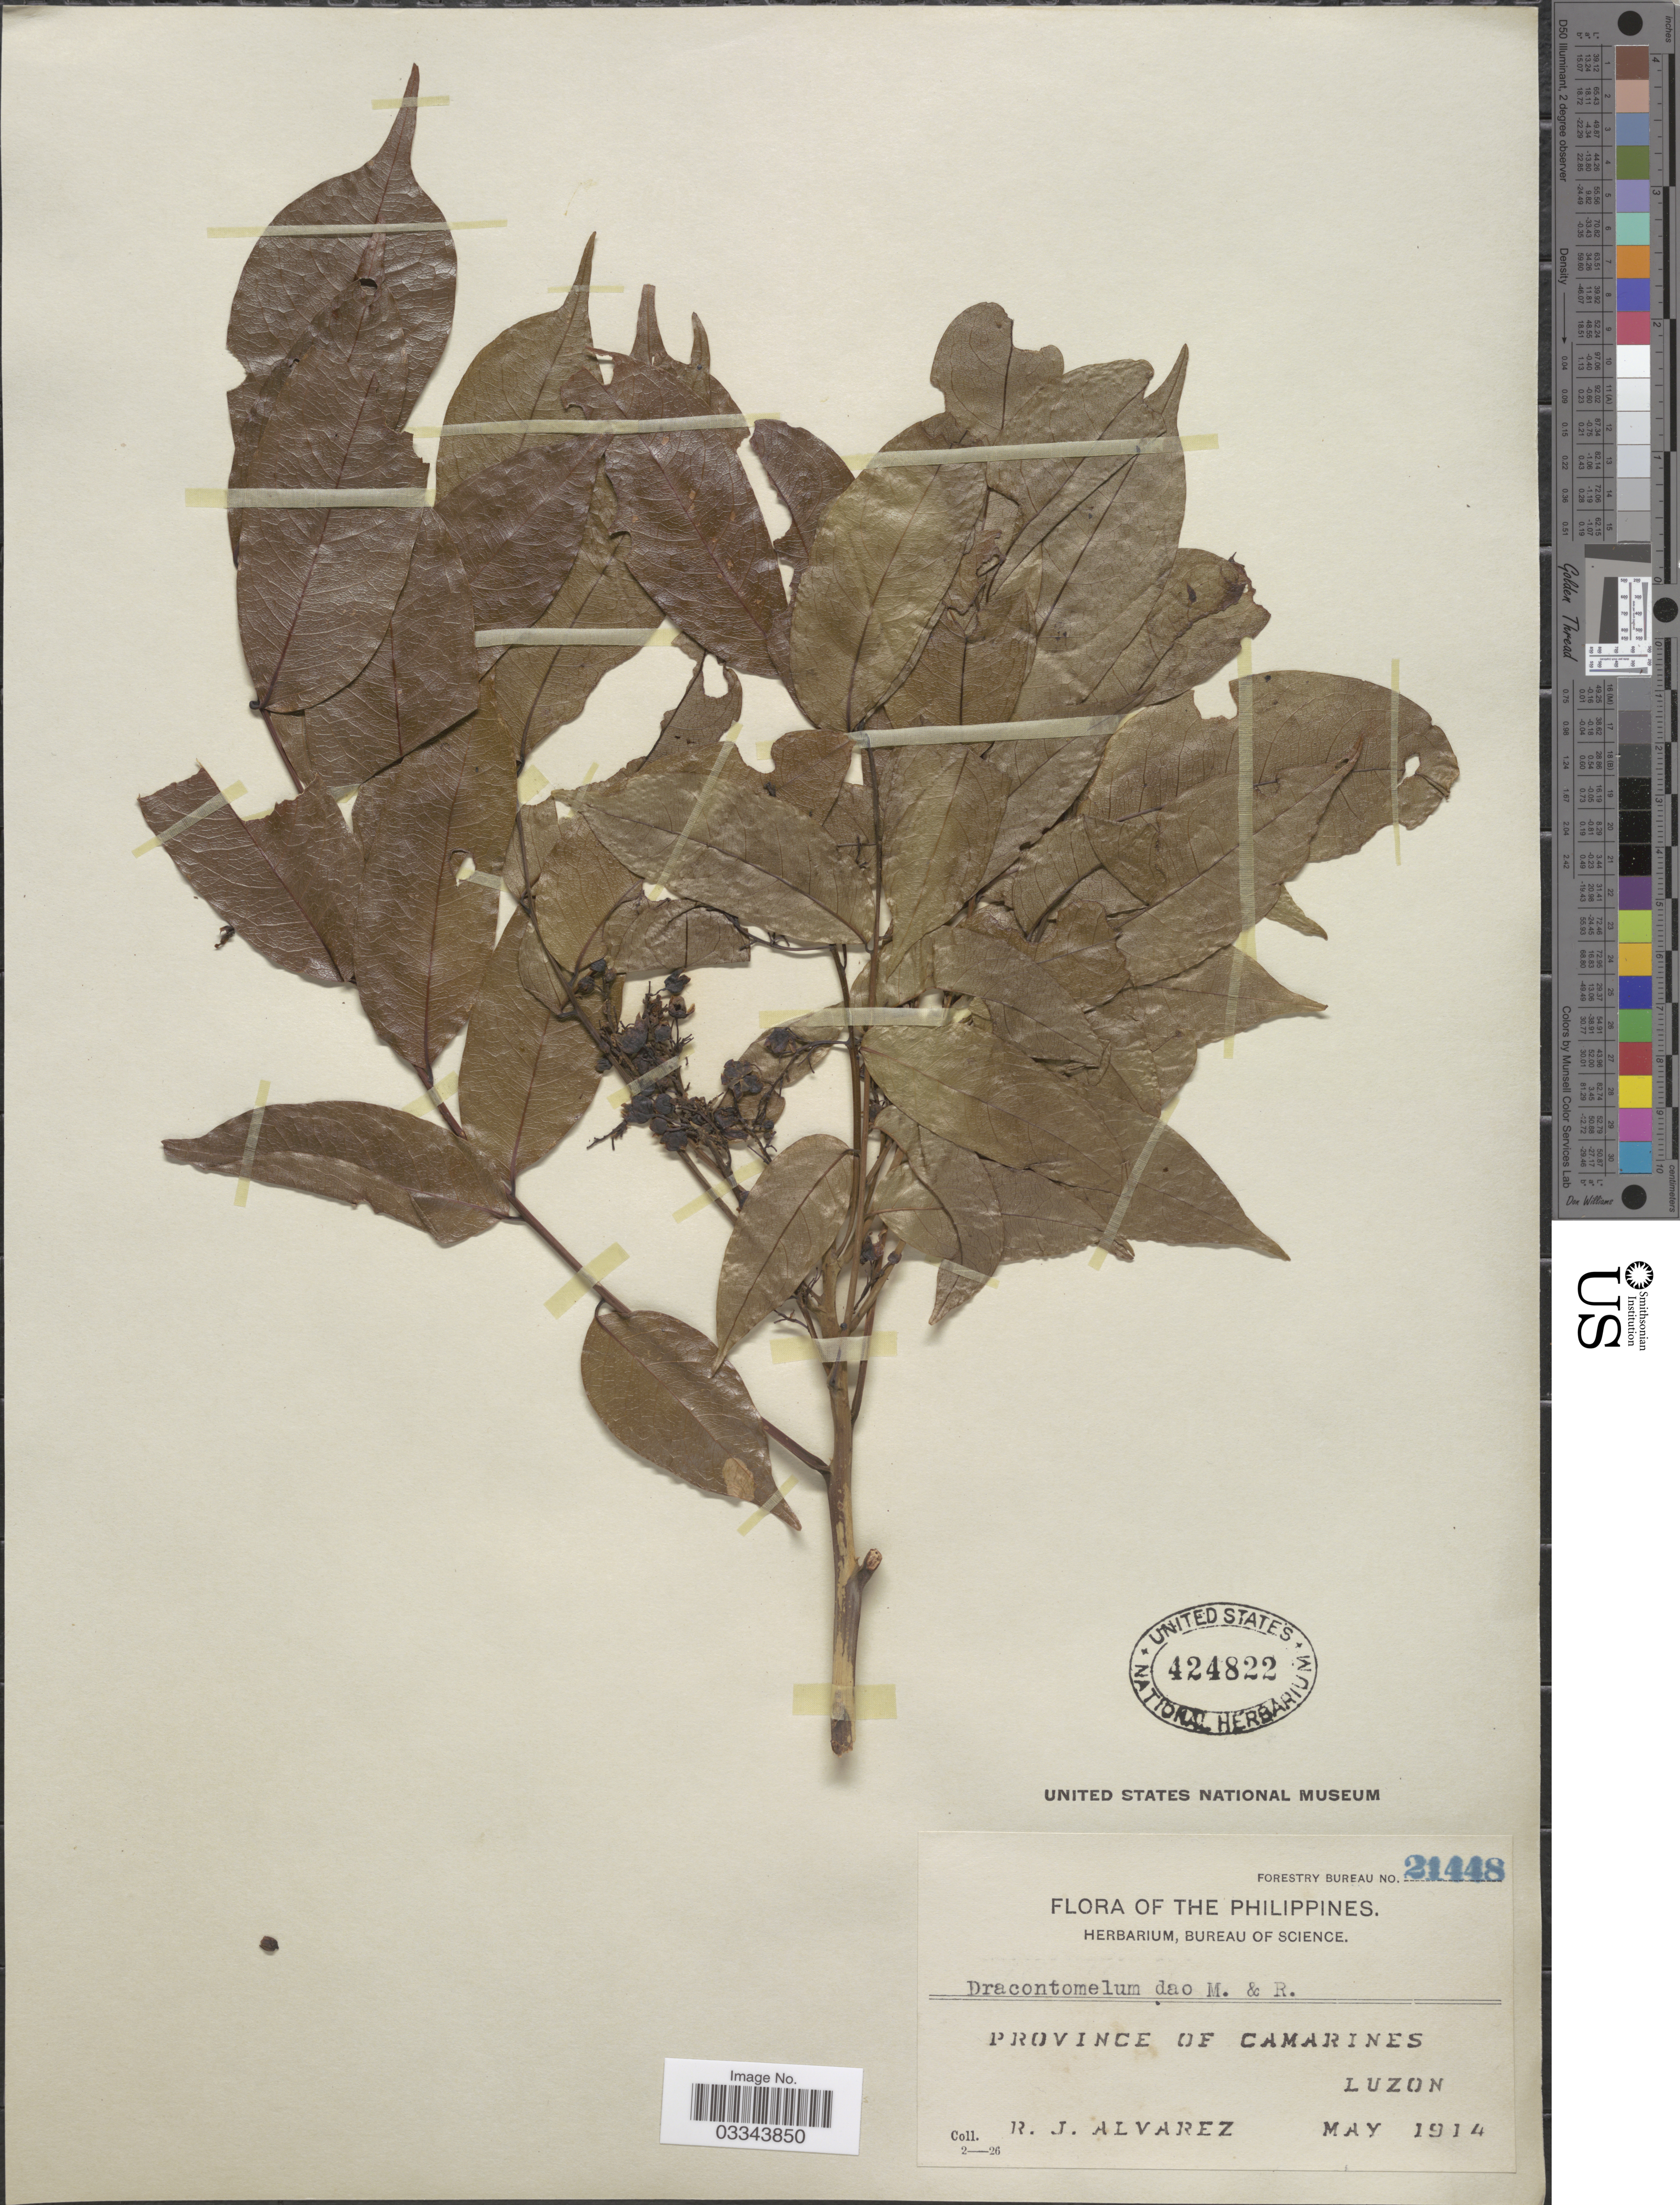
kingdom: Plantae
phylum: Tracheophyta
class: Magnoliopsida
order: Sapindales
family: Anacardiaceae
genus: Dracontomelon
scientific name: Dracontomelon dao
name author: (Blanco) Merr. & Rolfe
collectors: R. Alvarez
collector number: Forestry Bureau 21448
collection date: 1914-05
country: Philippines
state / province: Bicol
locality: Province of Camarines, Luzon.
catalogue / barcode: US 424822